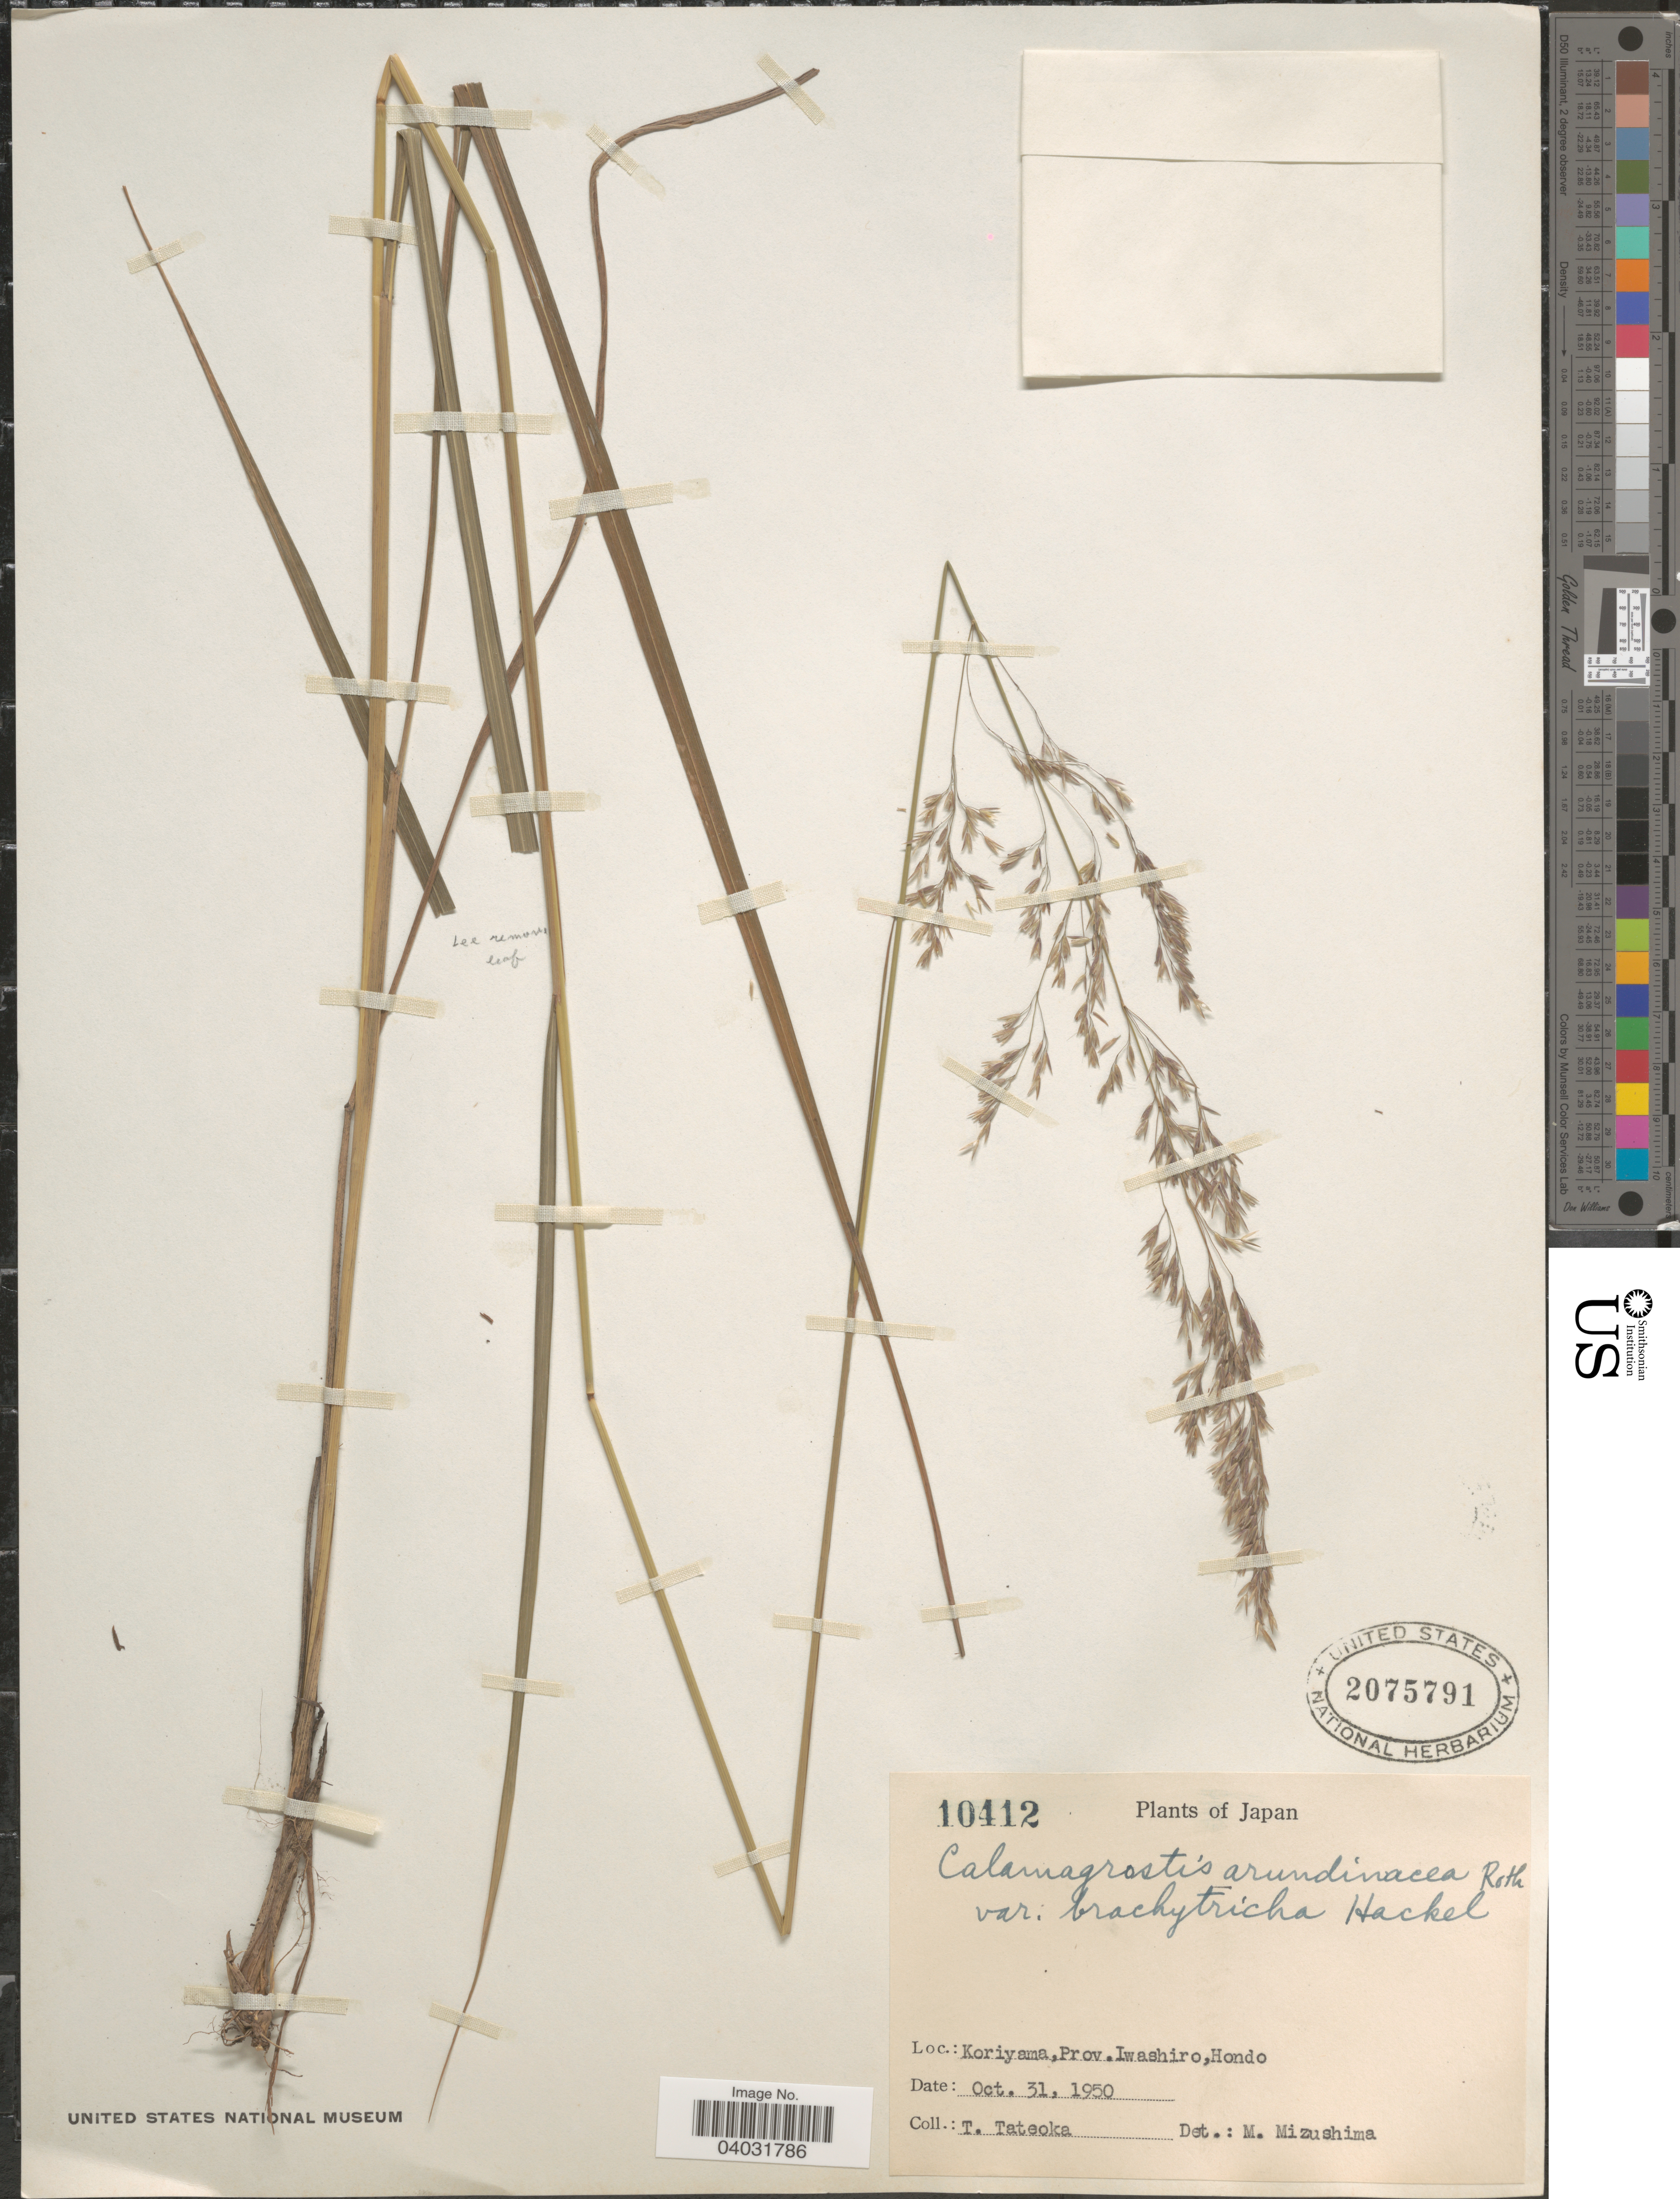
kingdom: Plantae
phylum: Tracheophyta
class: Liliopsida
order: Poales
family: Poaceae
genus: Calamagrostis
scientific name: Calamagrostis arundinacea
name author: (L.) Roth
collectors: T. Tateoka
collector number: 10412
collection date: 1950-10-31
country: Japan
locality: Koriyama, Prov.Iwashiro, Hondo.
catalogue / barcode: US 2075791